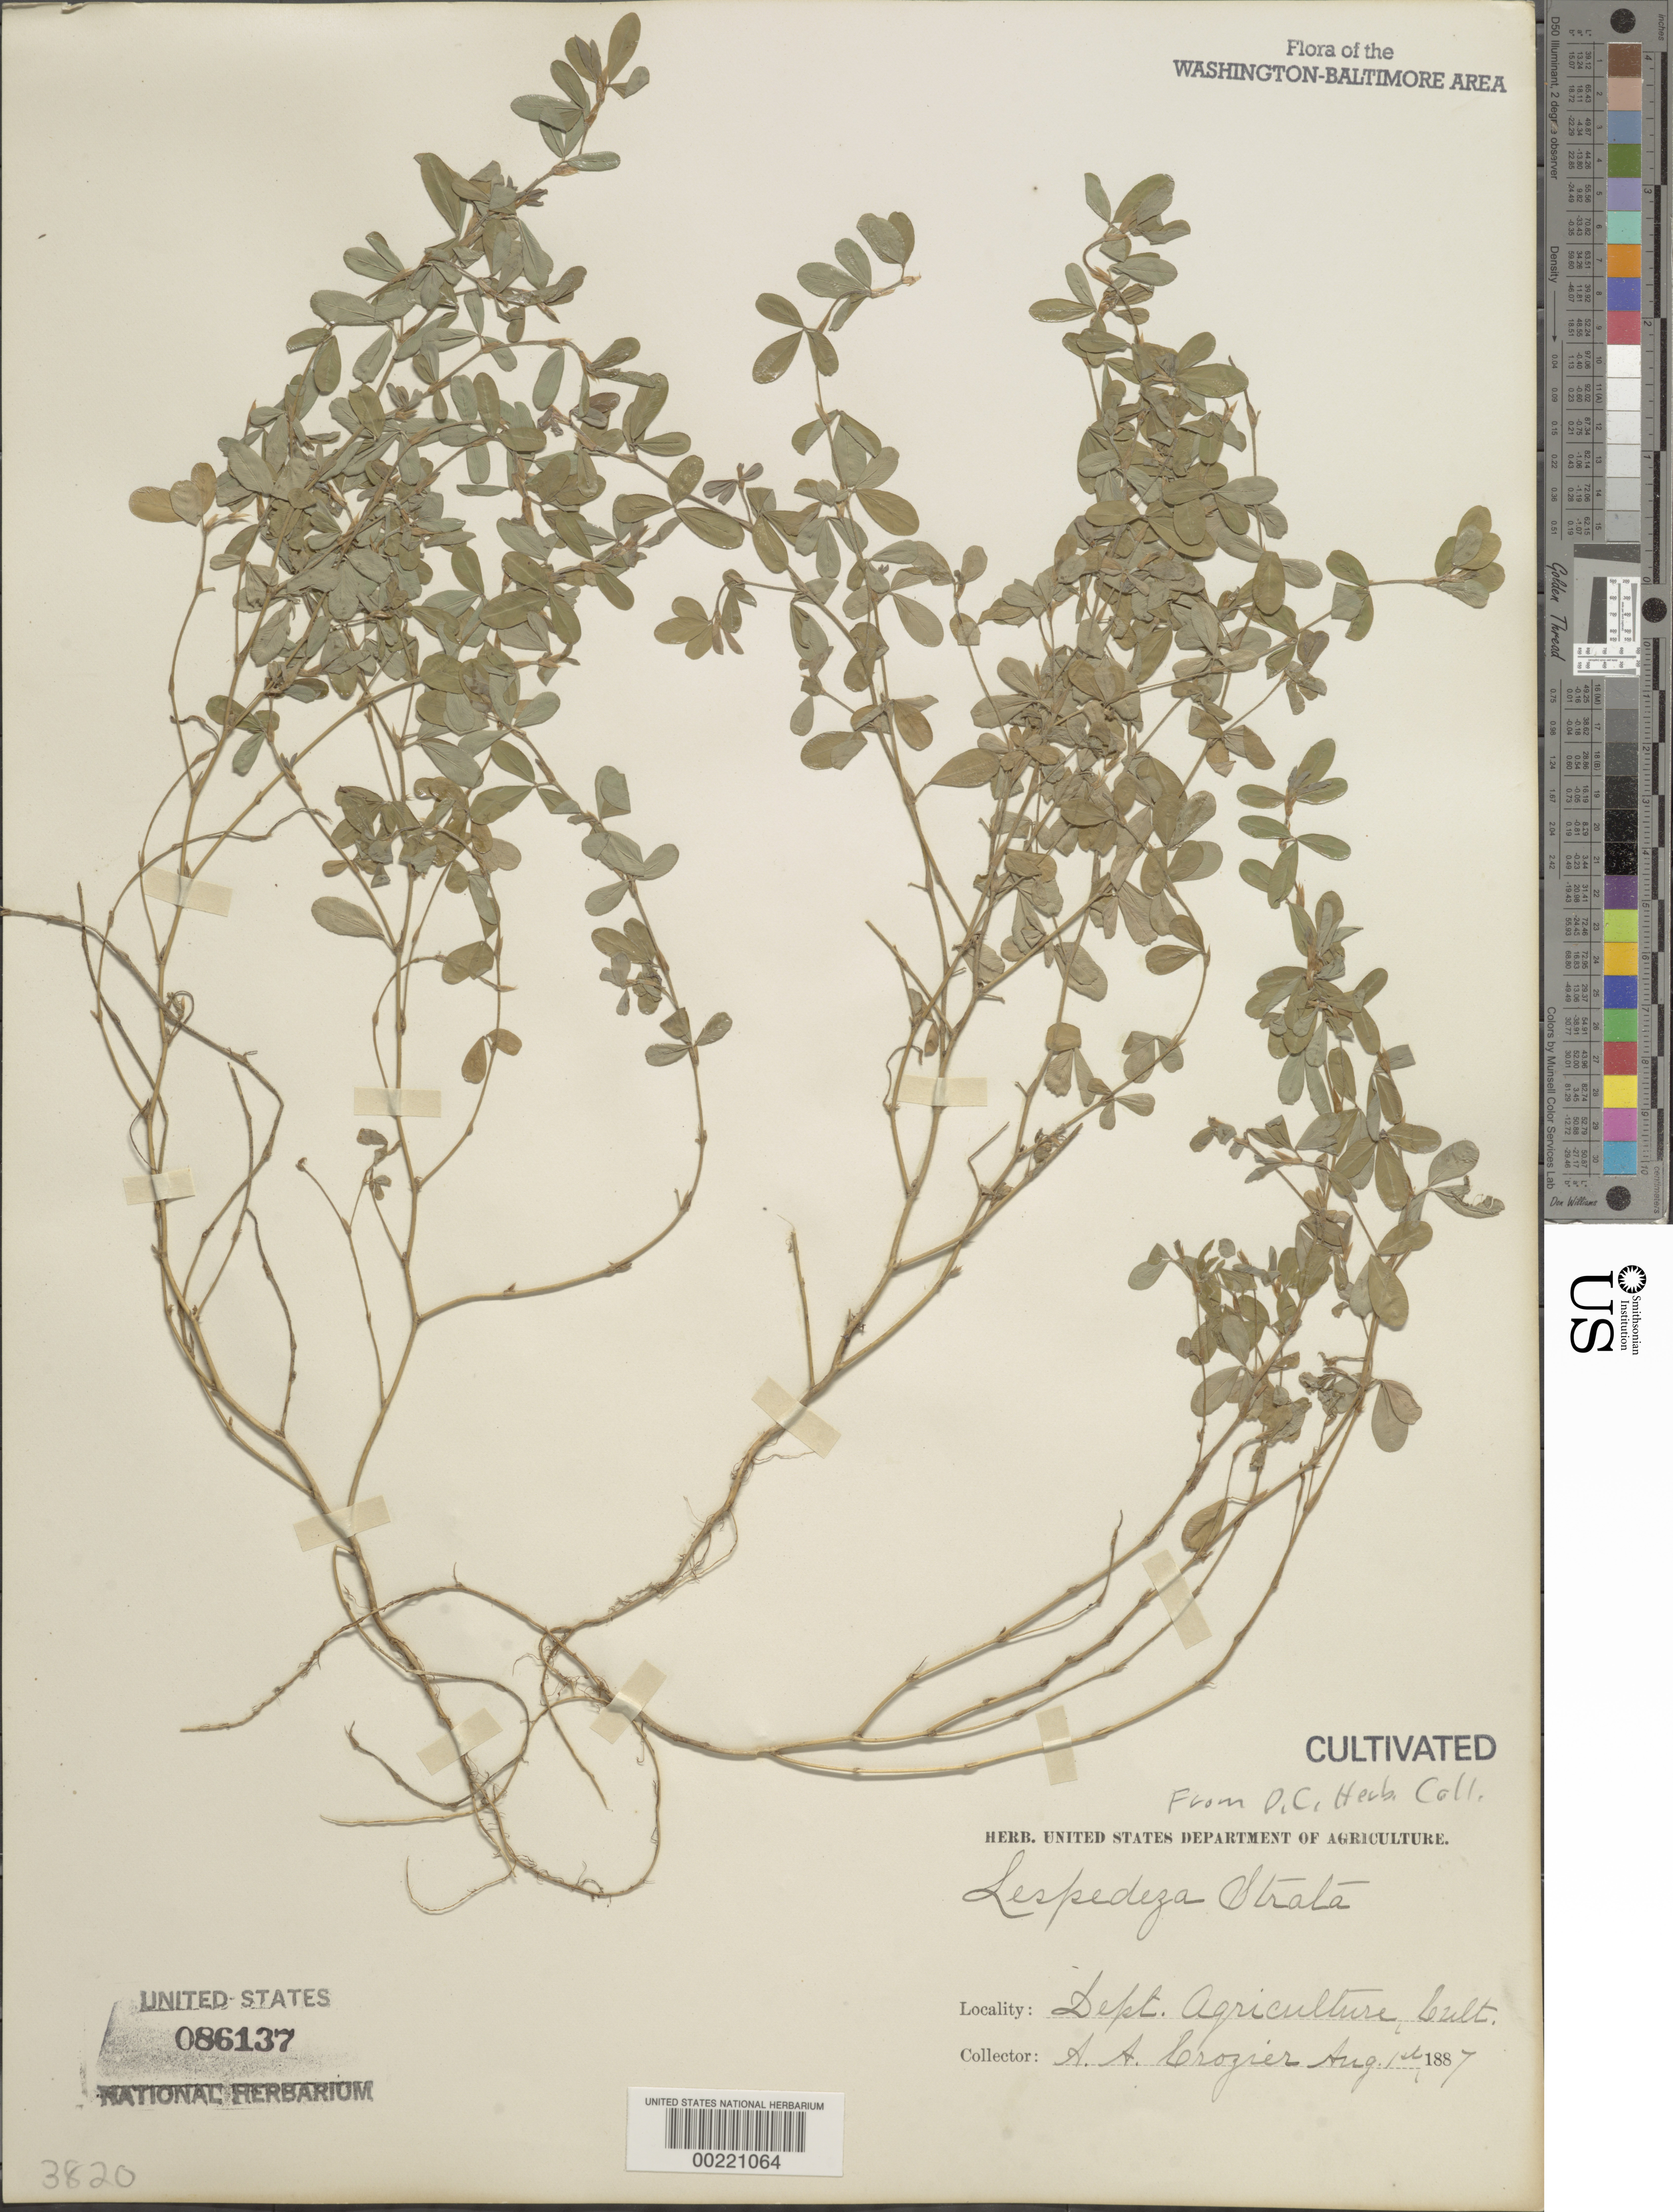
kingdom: Plantae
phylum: Tracheophyta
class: Magnoliopsida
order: Fabales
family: Fabaceae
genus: Kummerowia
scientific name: Kummerowia striata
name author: (Thunb.) Schindl.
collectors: A. Crozier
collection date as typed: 01 Aug 1887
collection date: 1887-08-01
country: United States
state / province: District of Columbia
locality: Department of Agriculture grounds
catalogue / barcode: US 86137